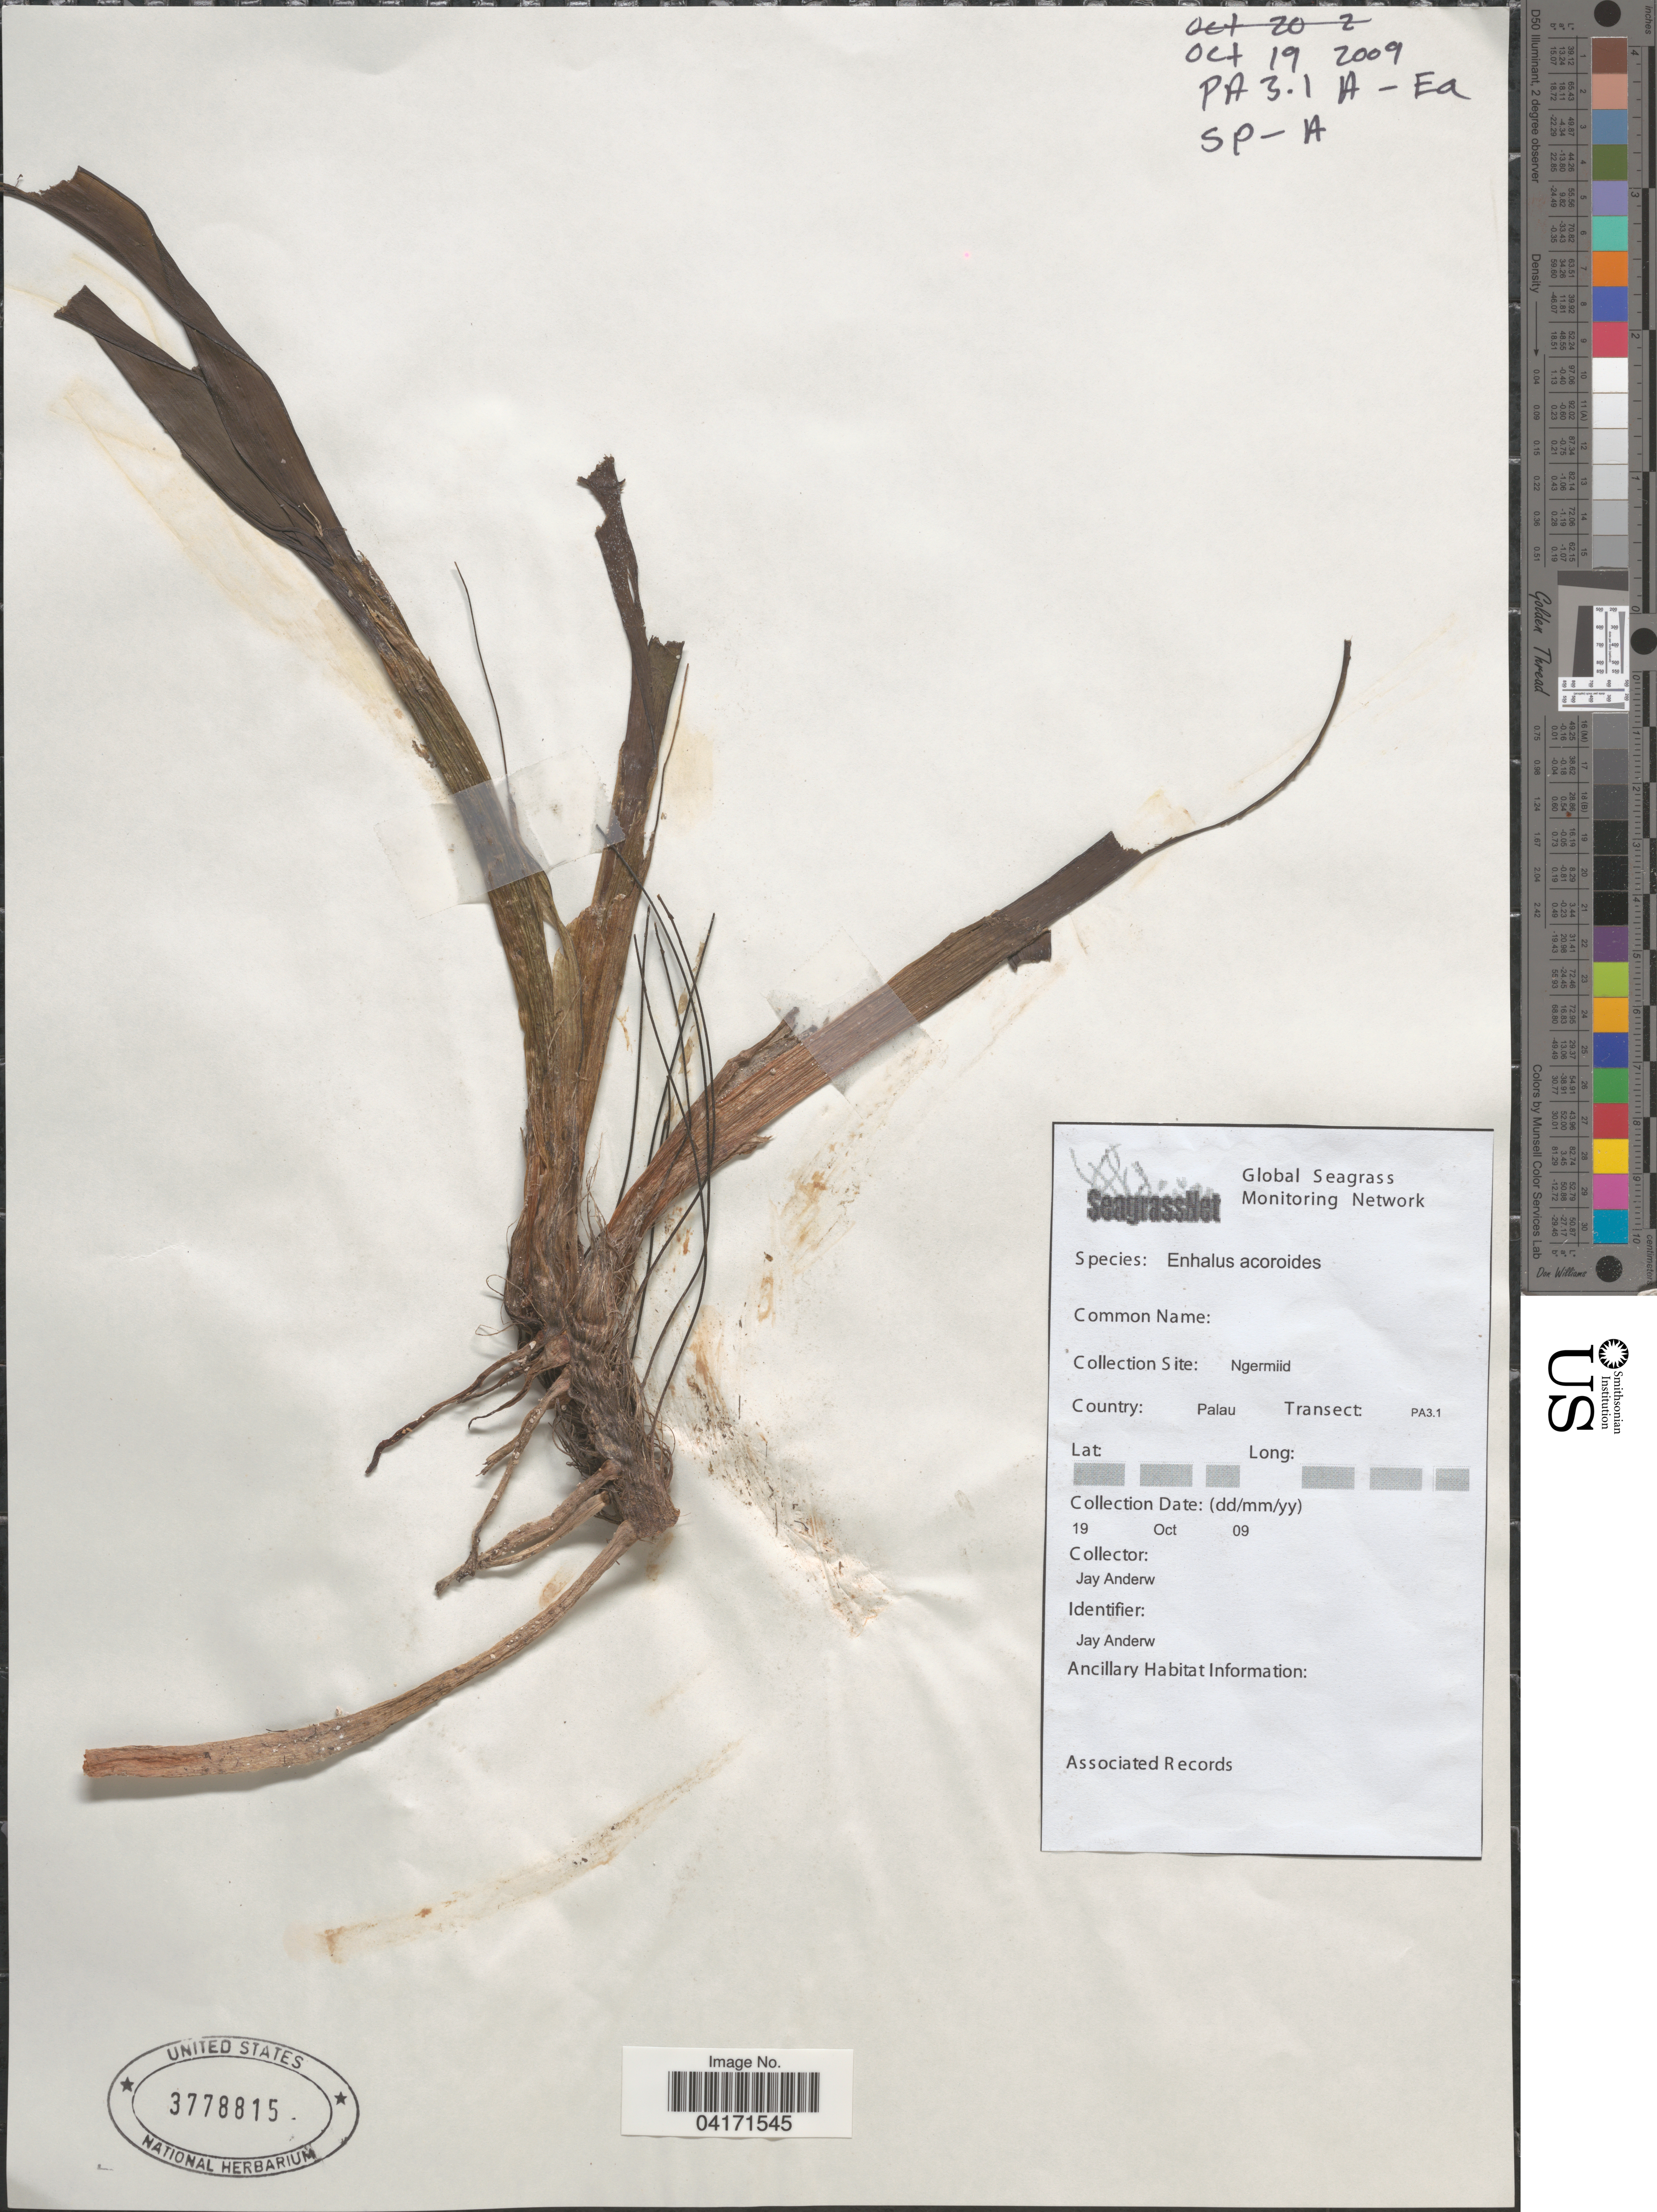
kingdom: Plantae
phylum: Tracheophyta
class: Liliopsida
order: Alismatales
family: Hydrocharitaceae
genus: Enhalus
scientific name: Enhalus acoroides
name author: (L. f.) Royle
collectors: J. Anderw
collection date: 2009-10-19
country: Palau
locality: PA 3.1 A. Ngermiid. Palau. Transect: PA3.1.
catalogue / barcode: US 3778815